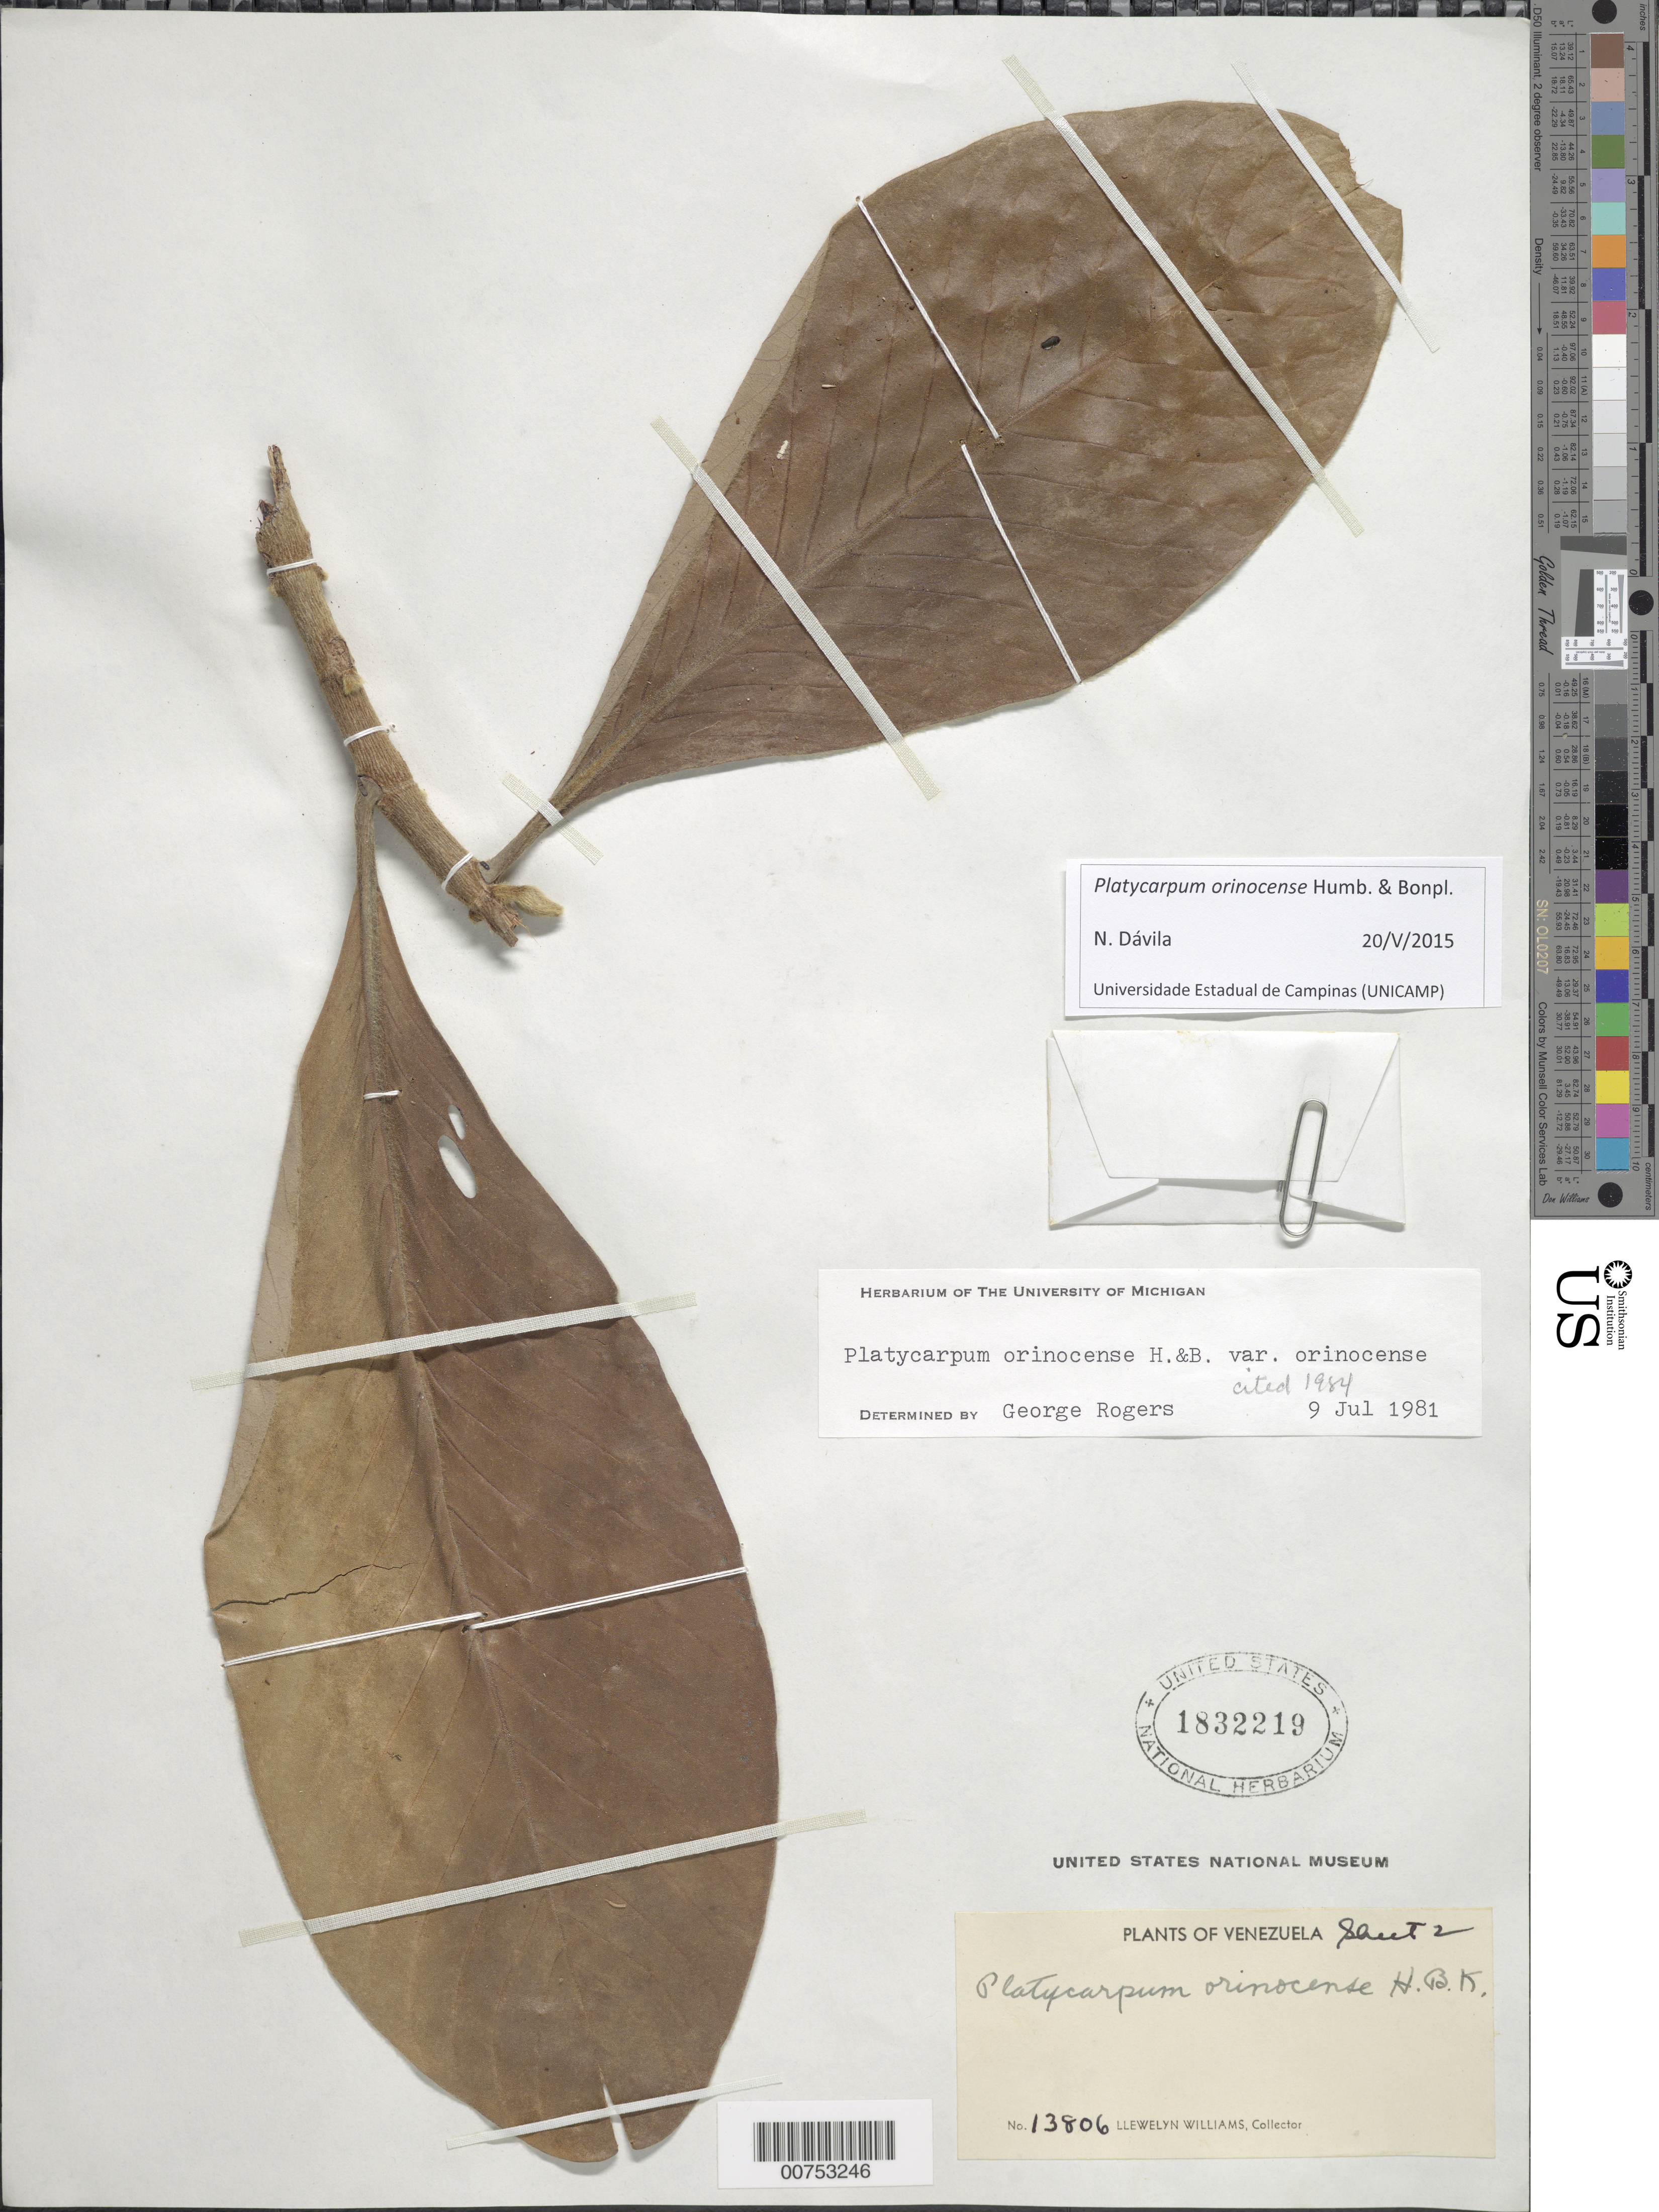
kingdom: Plantae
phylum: Tracheophyta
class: Magnoliopsida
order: Gentianales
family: Rubiaceae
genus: Platycarpum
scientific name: Platycarpum orinocense var. orinocense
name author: Bonpl.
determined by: Boom, B. M.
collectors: Ll. Williams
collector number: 13806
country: Venezuela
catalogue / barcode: US 1832219